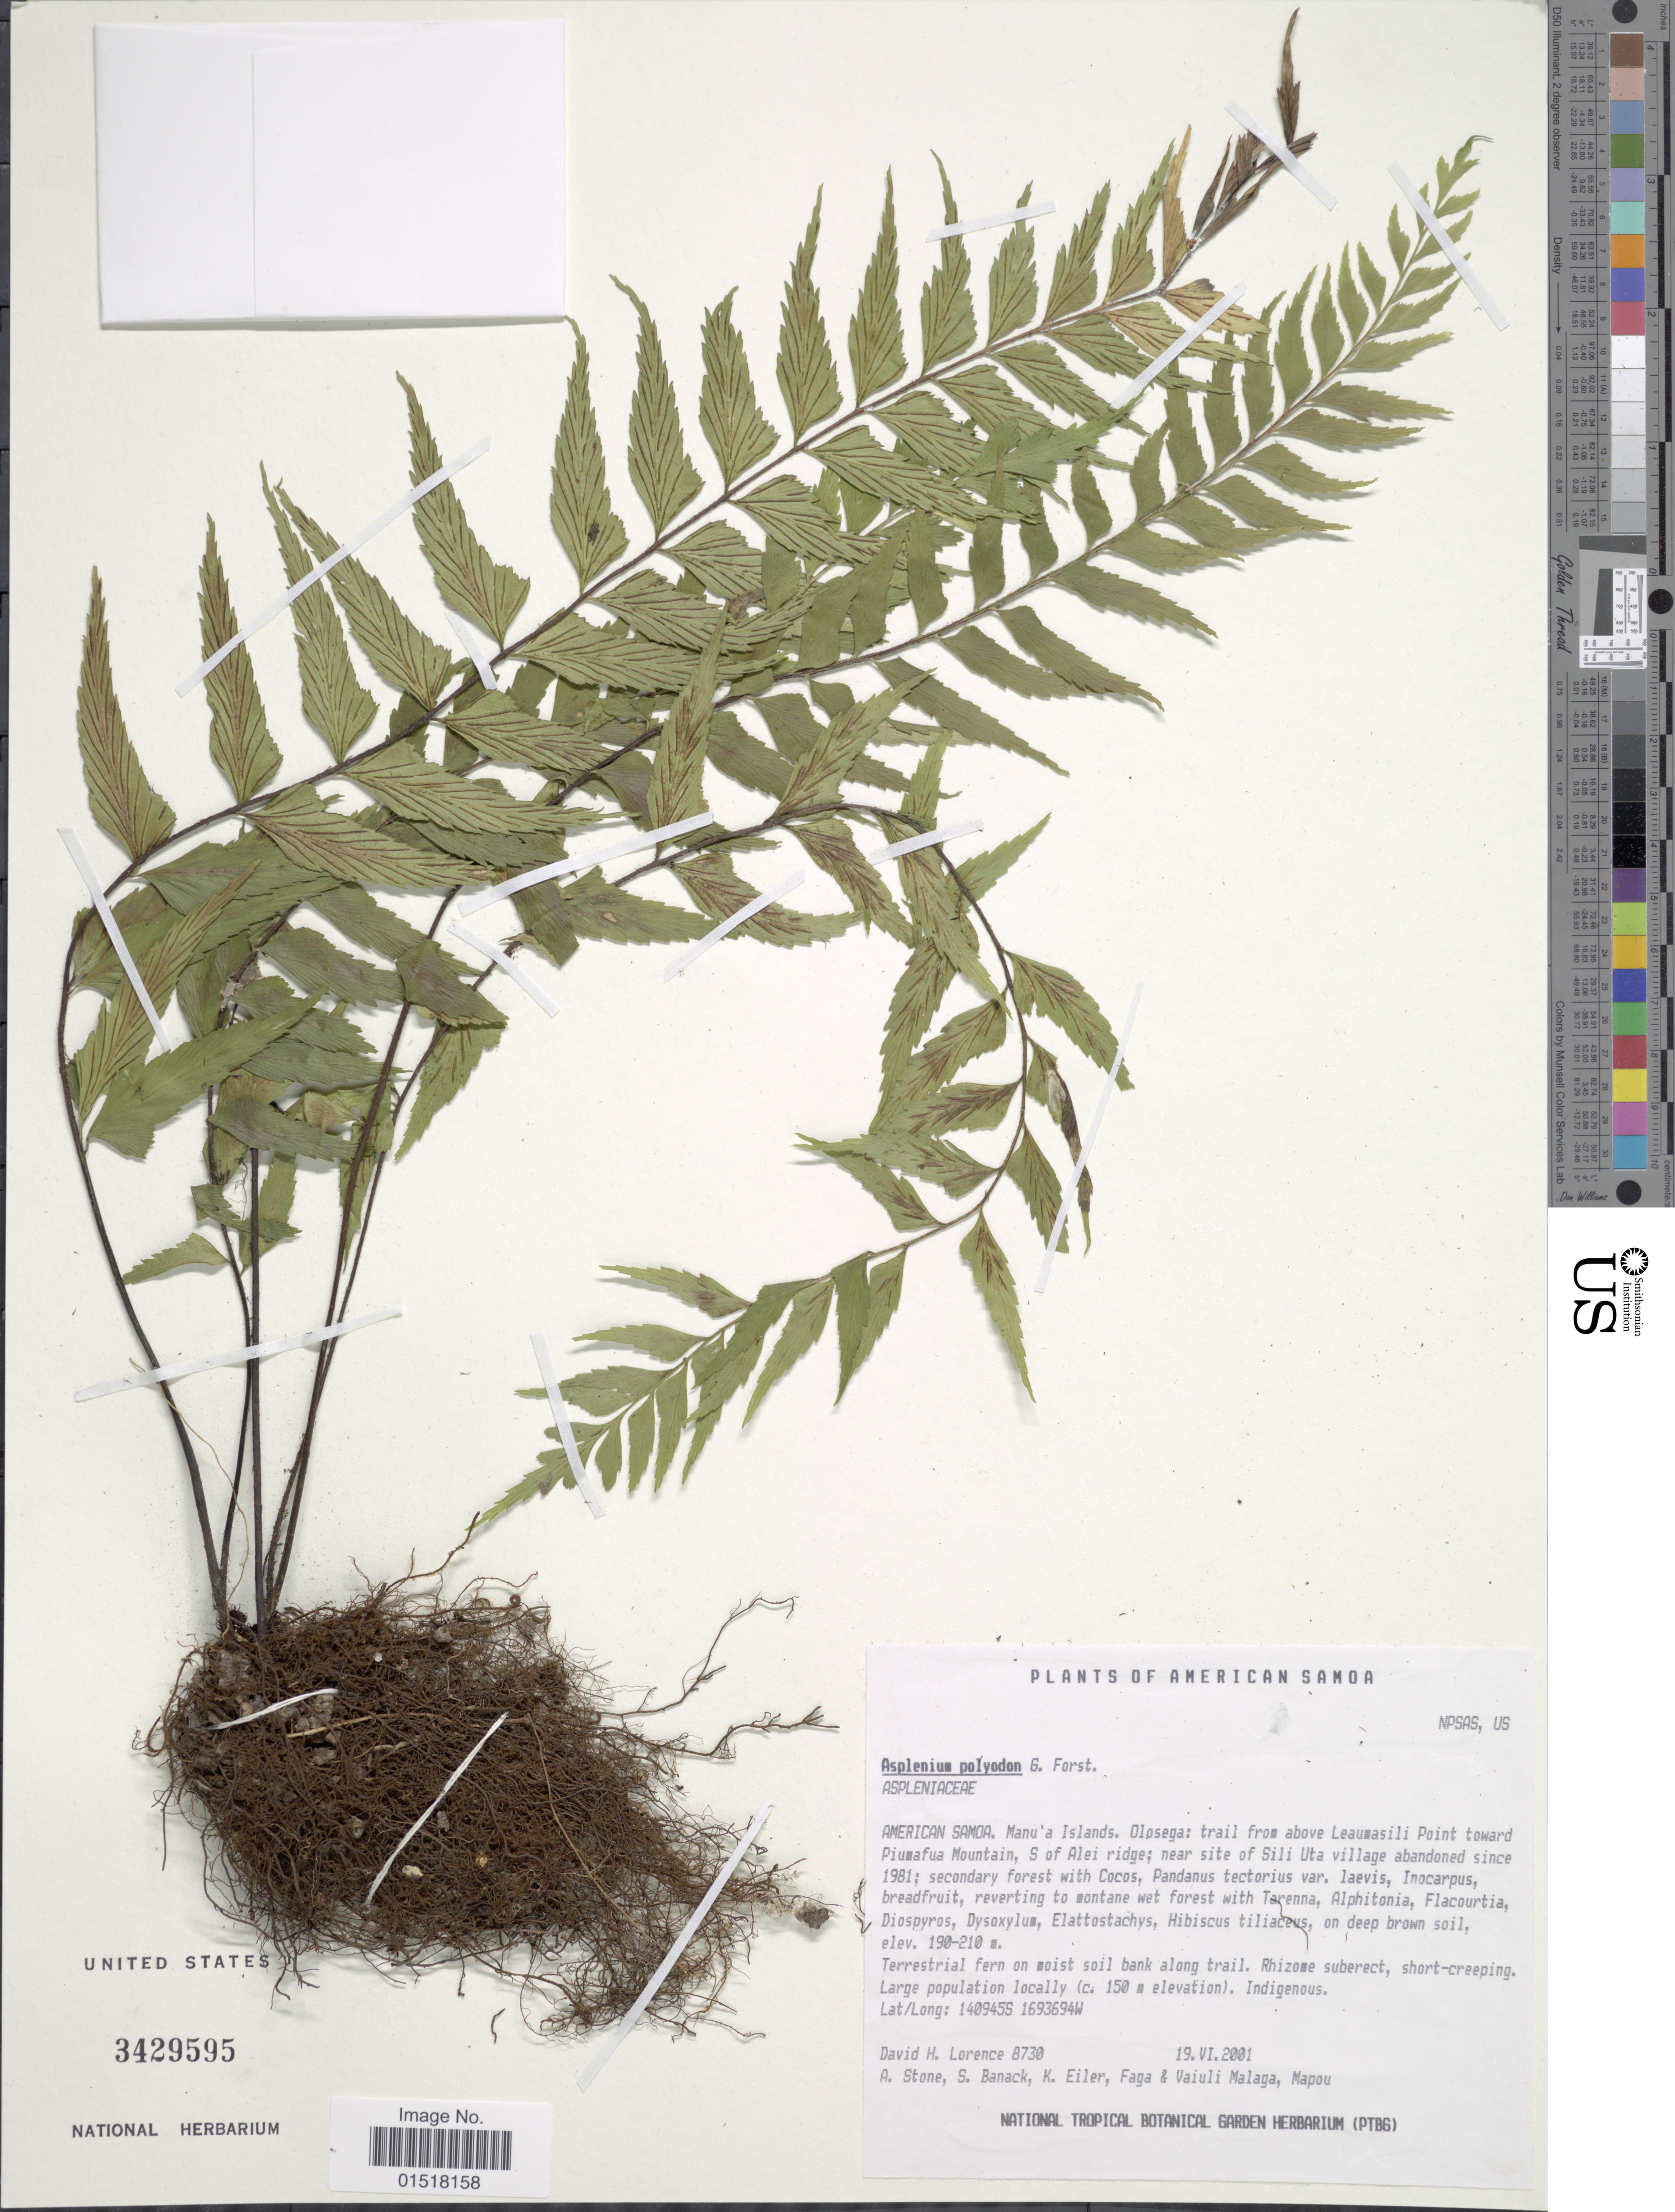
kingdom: Plantae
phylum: Tracheophyta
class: Polypodiopsida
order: Polypodiales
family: Aspleniaceae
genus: Asplenium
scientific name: Asplenium polyodon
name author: G. Forst.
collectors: D. Lorence, A. Stone, S. Banack, K. Eiler & et al.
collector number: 8730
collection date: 2001-06-19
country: American Samoa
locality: Manu'a Islands. Olpsega: trail from above Leaumasili Point toward Piumafua Mountain, S of Alei ridge; near site of Sili Uta village abandoned since 1981.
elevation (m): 150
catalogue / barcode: US 3429595